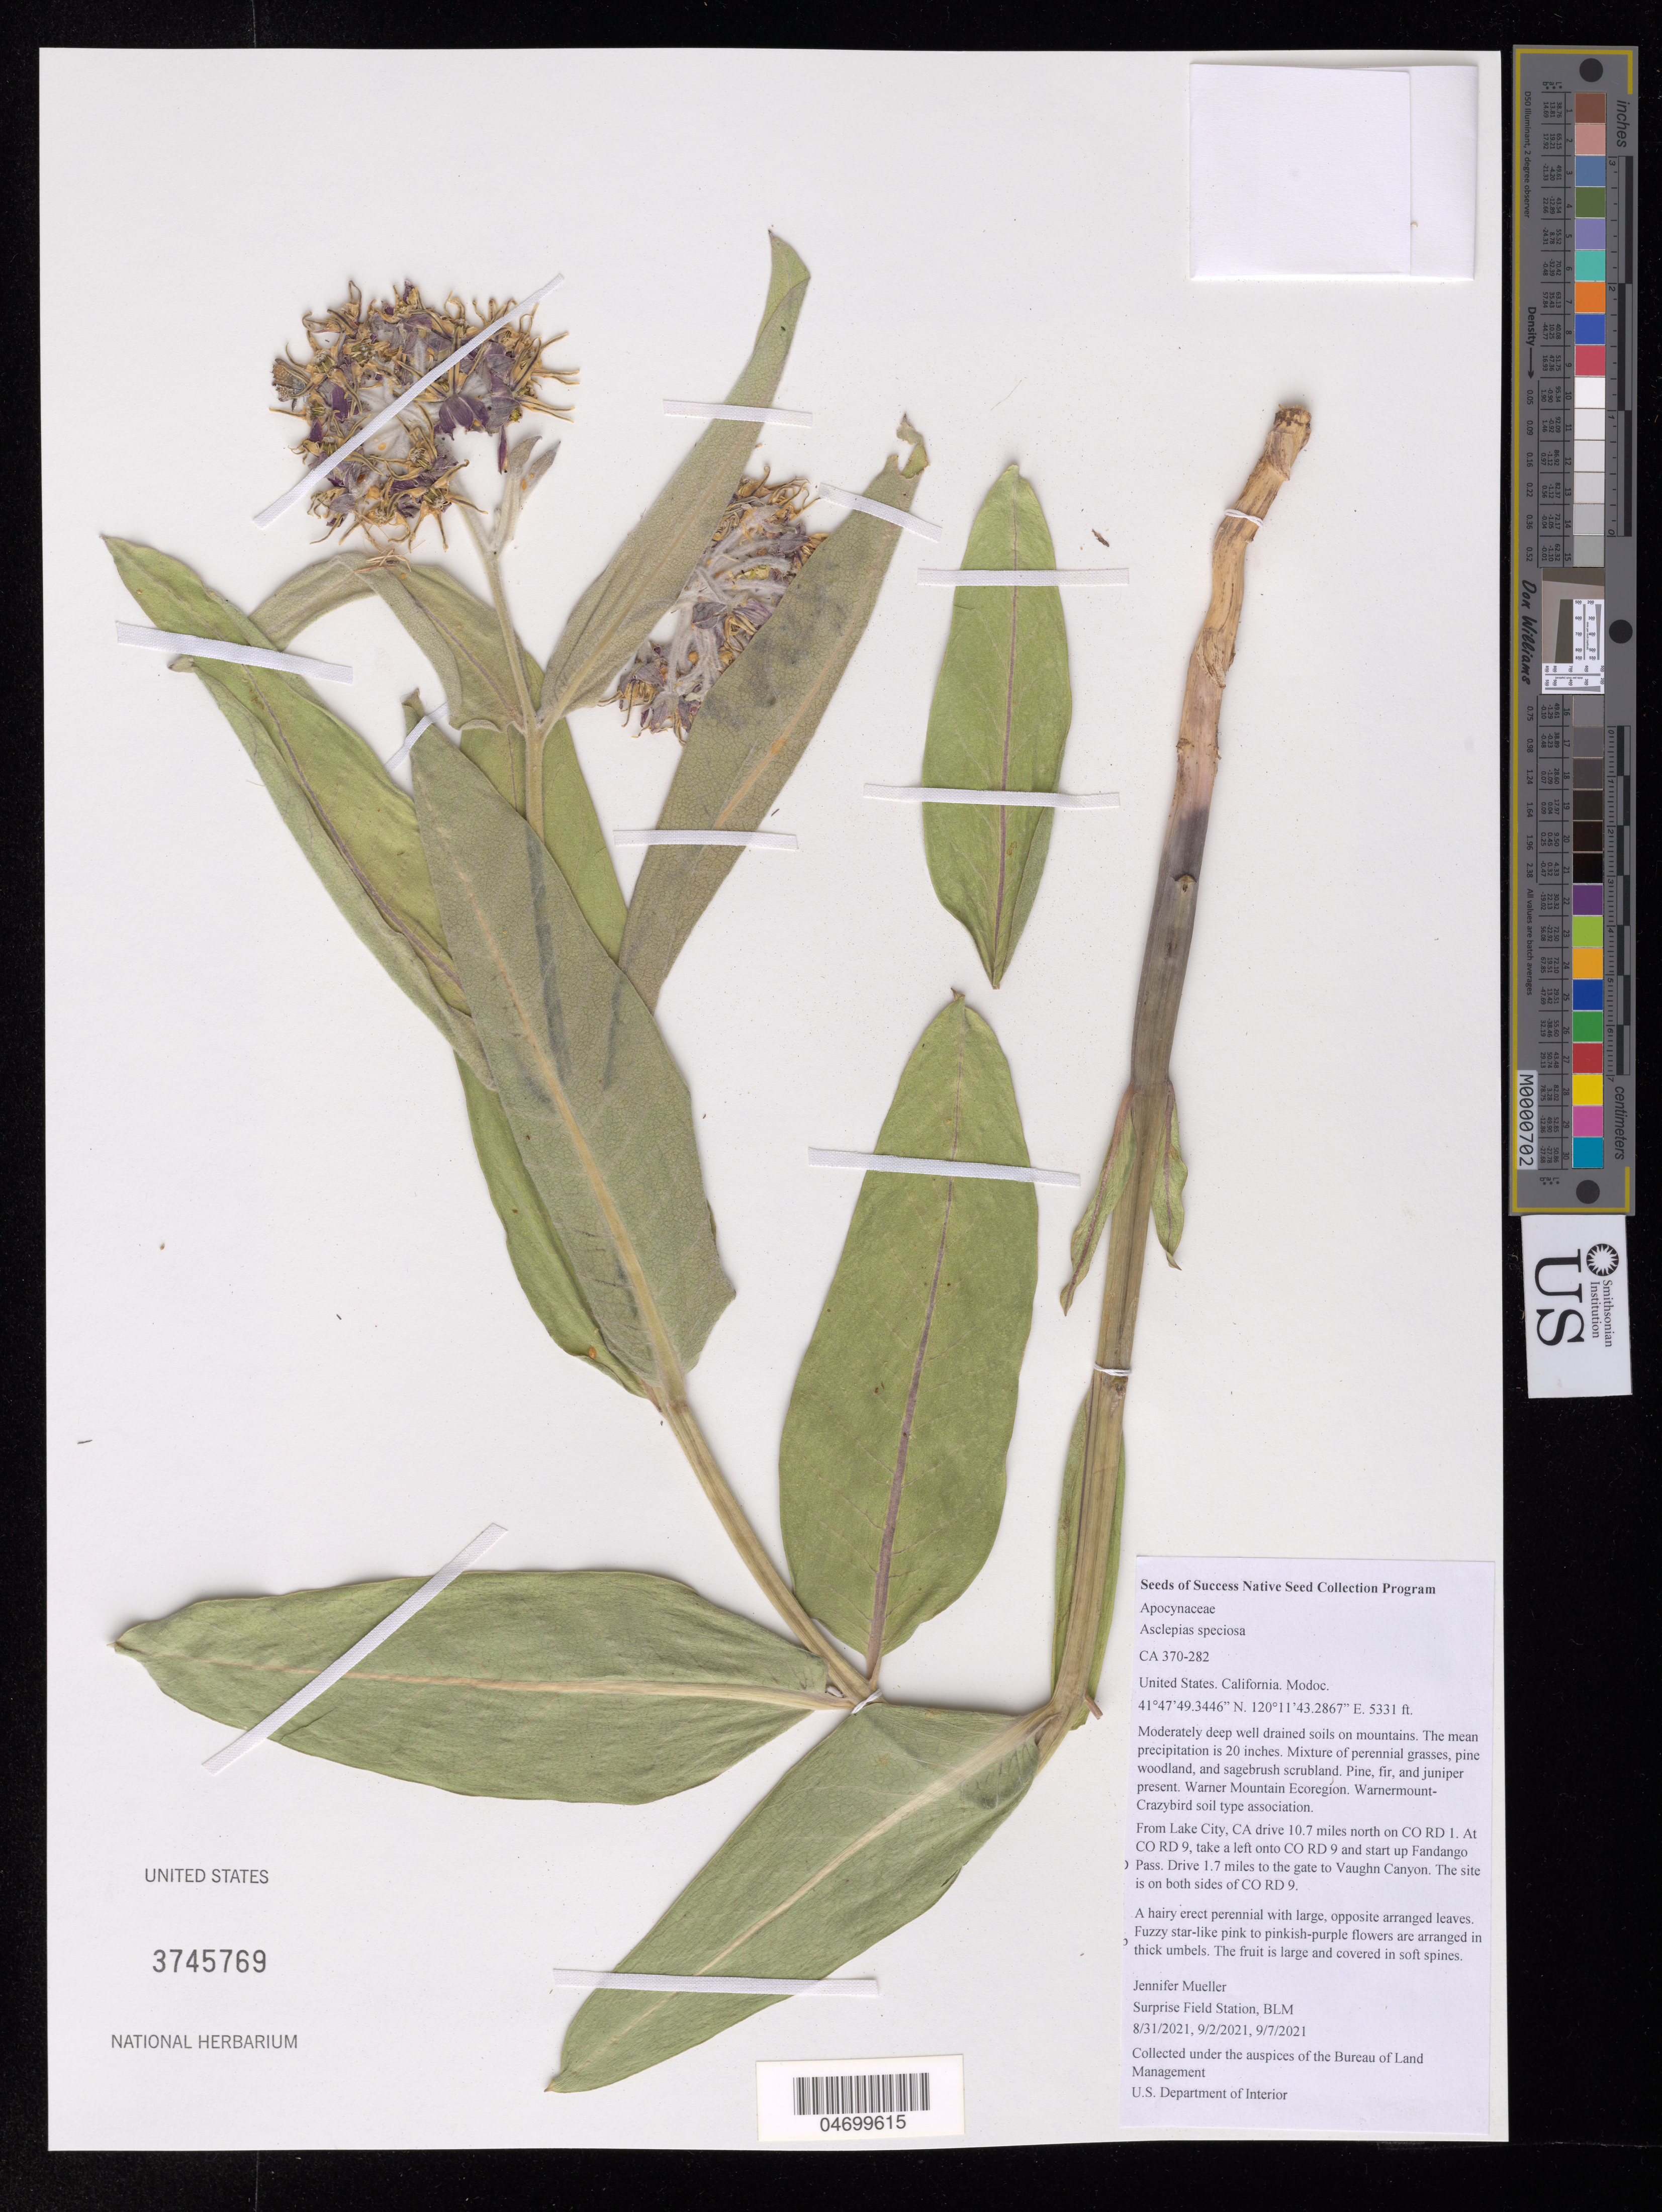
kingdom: Plantae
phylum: Tracheophyta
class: Magnoliopsida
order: Gentianales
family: Apocynaceae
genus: Asclepias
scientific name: Asclepias speciosa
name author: Torr.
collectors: J. Mueller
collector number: CA370-282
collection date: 2021-08-31/2021-09-07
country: United States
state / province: California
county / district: Modoc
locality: Near gate to Vaughn Canyon, both sides of CO RD 9.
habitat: Moderately deep well drained soils on mountains. Mixture of perennial grasses, pine woodland, and scrubland. Pine, fir, and juniper present. Warner Mountain Ecoregion. Warnermount-Crazybird soil type association.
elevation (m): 1625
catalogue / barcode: US 3745769